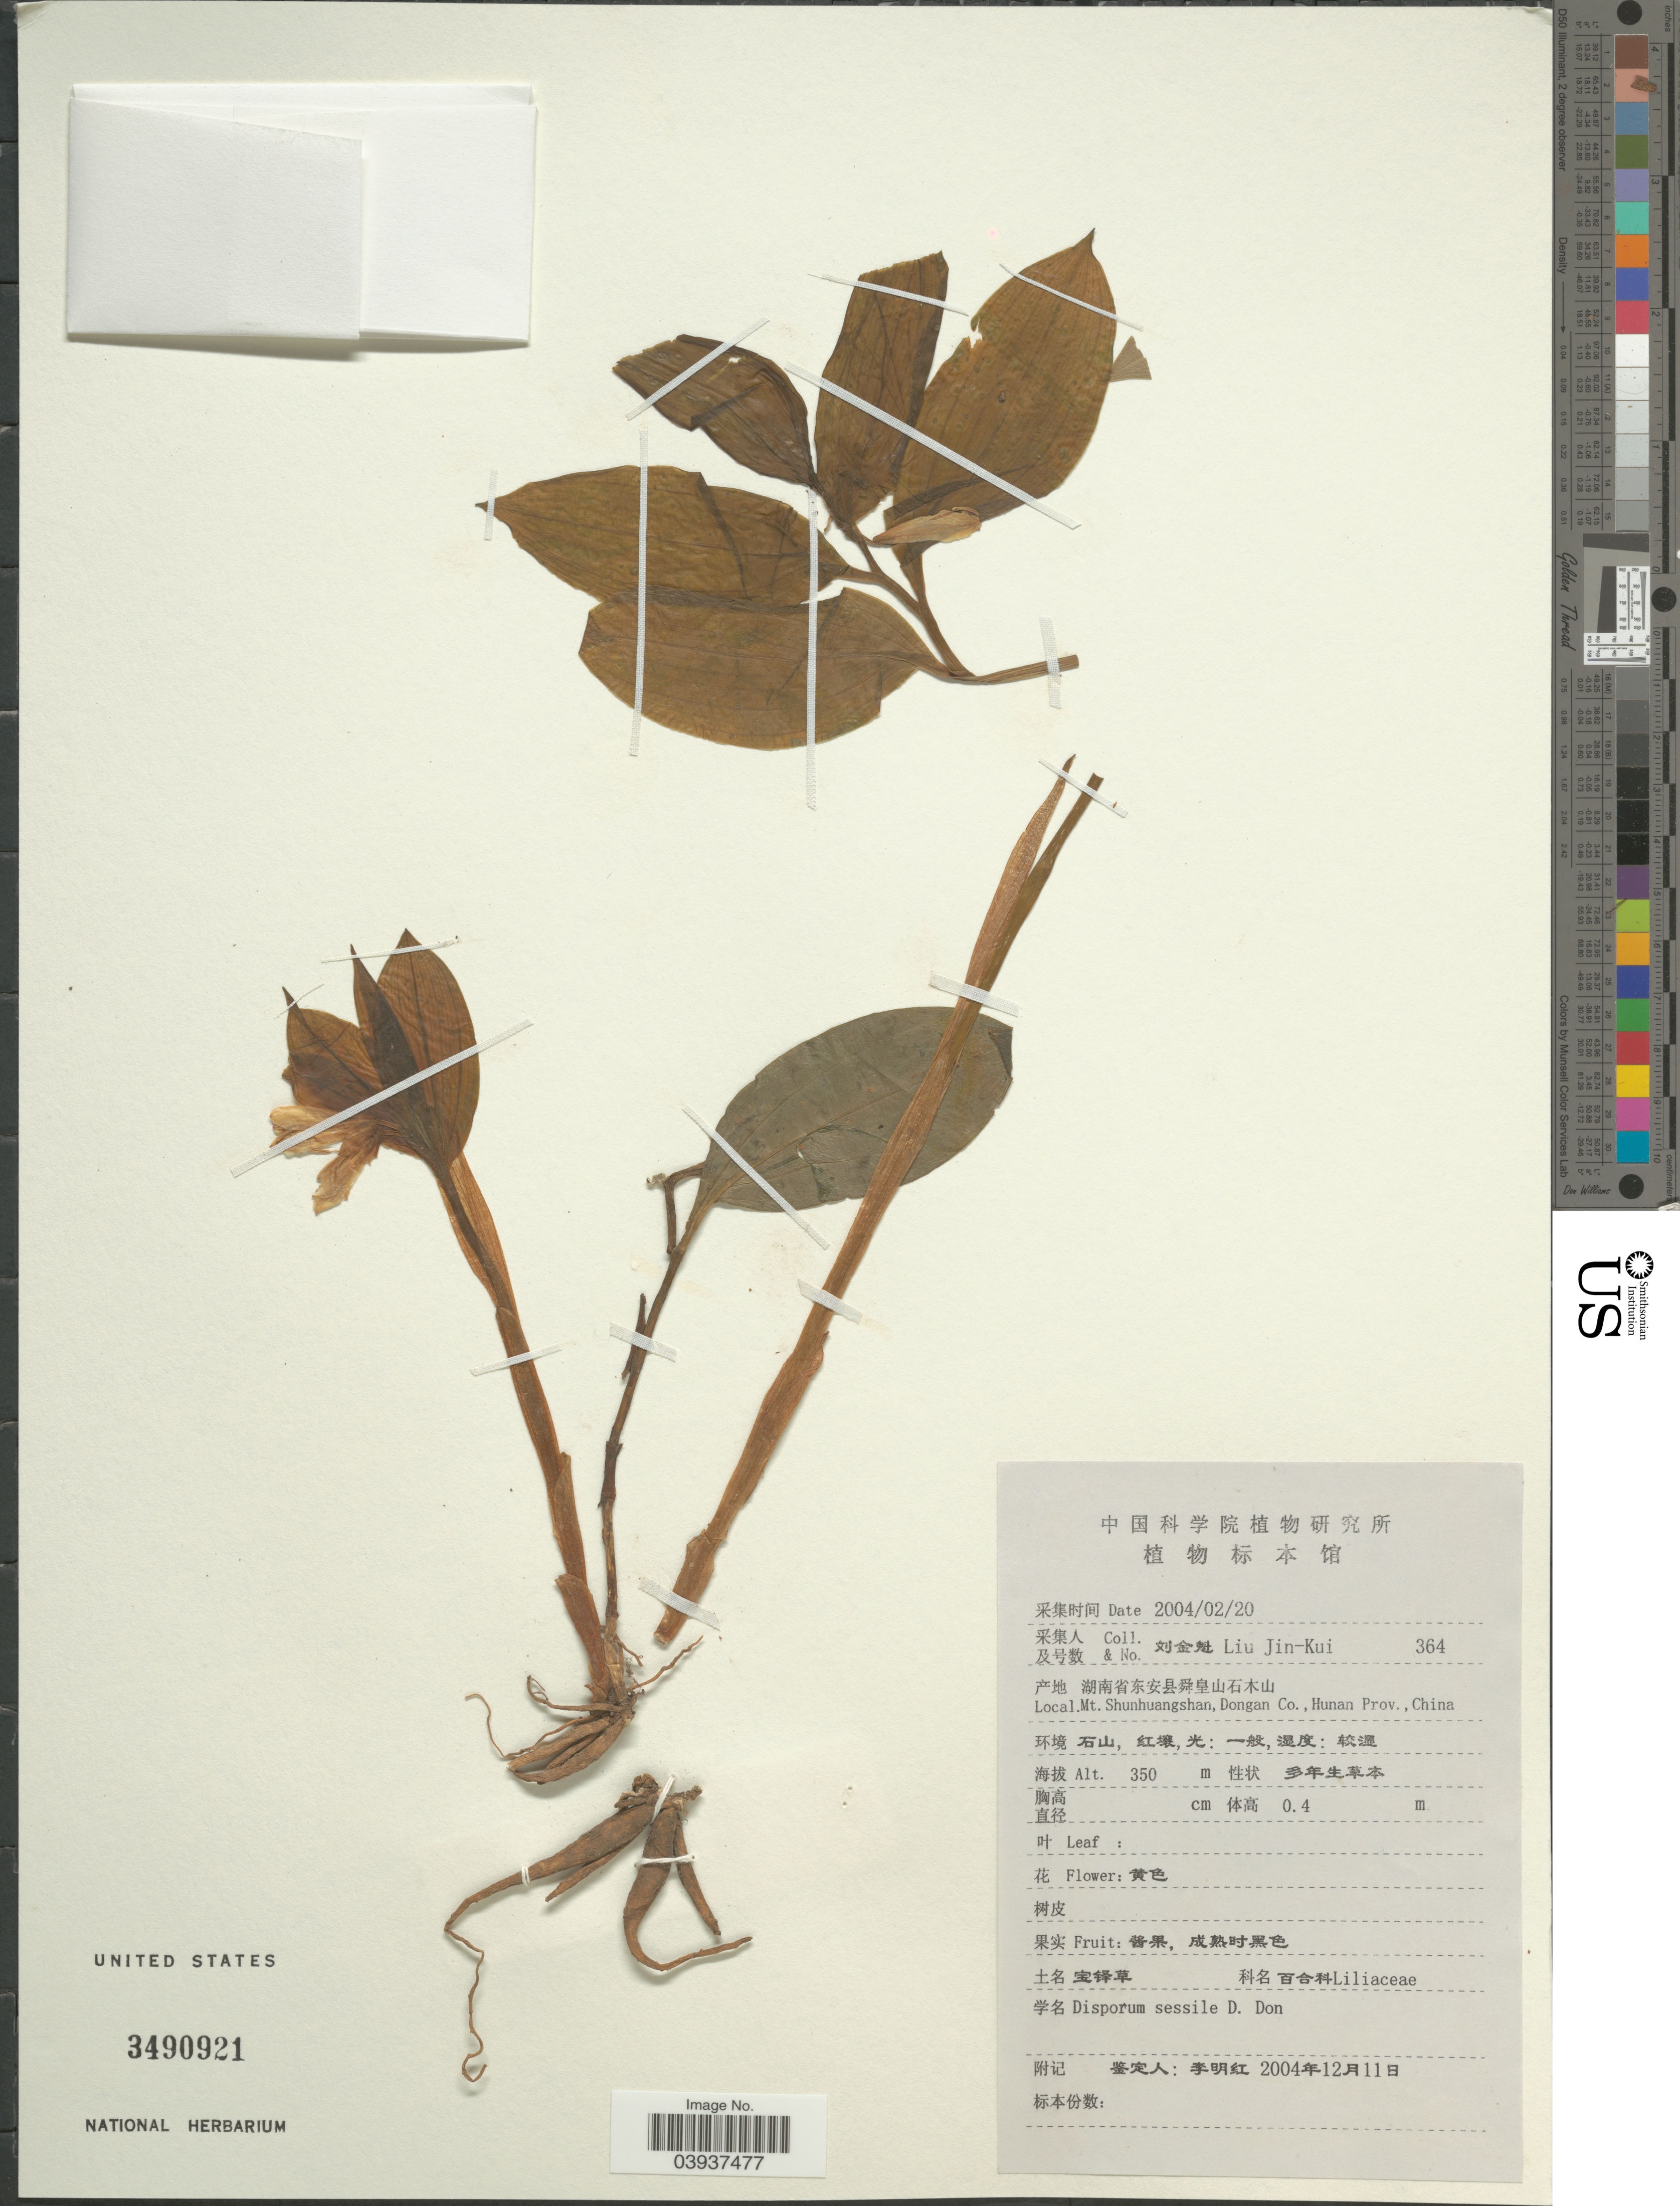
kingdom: Plantae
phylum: Tracheophyta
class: Liliopsida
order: Liliales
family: Colchicaceae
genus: Disporum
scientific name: Disporum sessile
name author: D. Don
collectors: Liu Jin-Kui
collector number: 364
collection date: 2004-02-20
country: China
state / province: Hunan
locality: Mt. Shunhuangshan, Dongan Co.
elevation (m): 350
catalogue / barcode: US 3490921